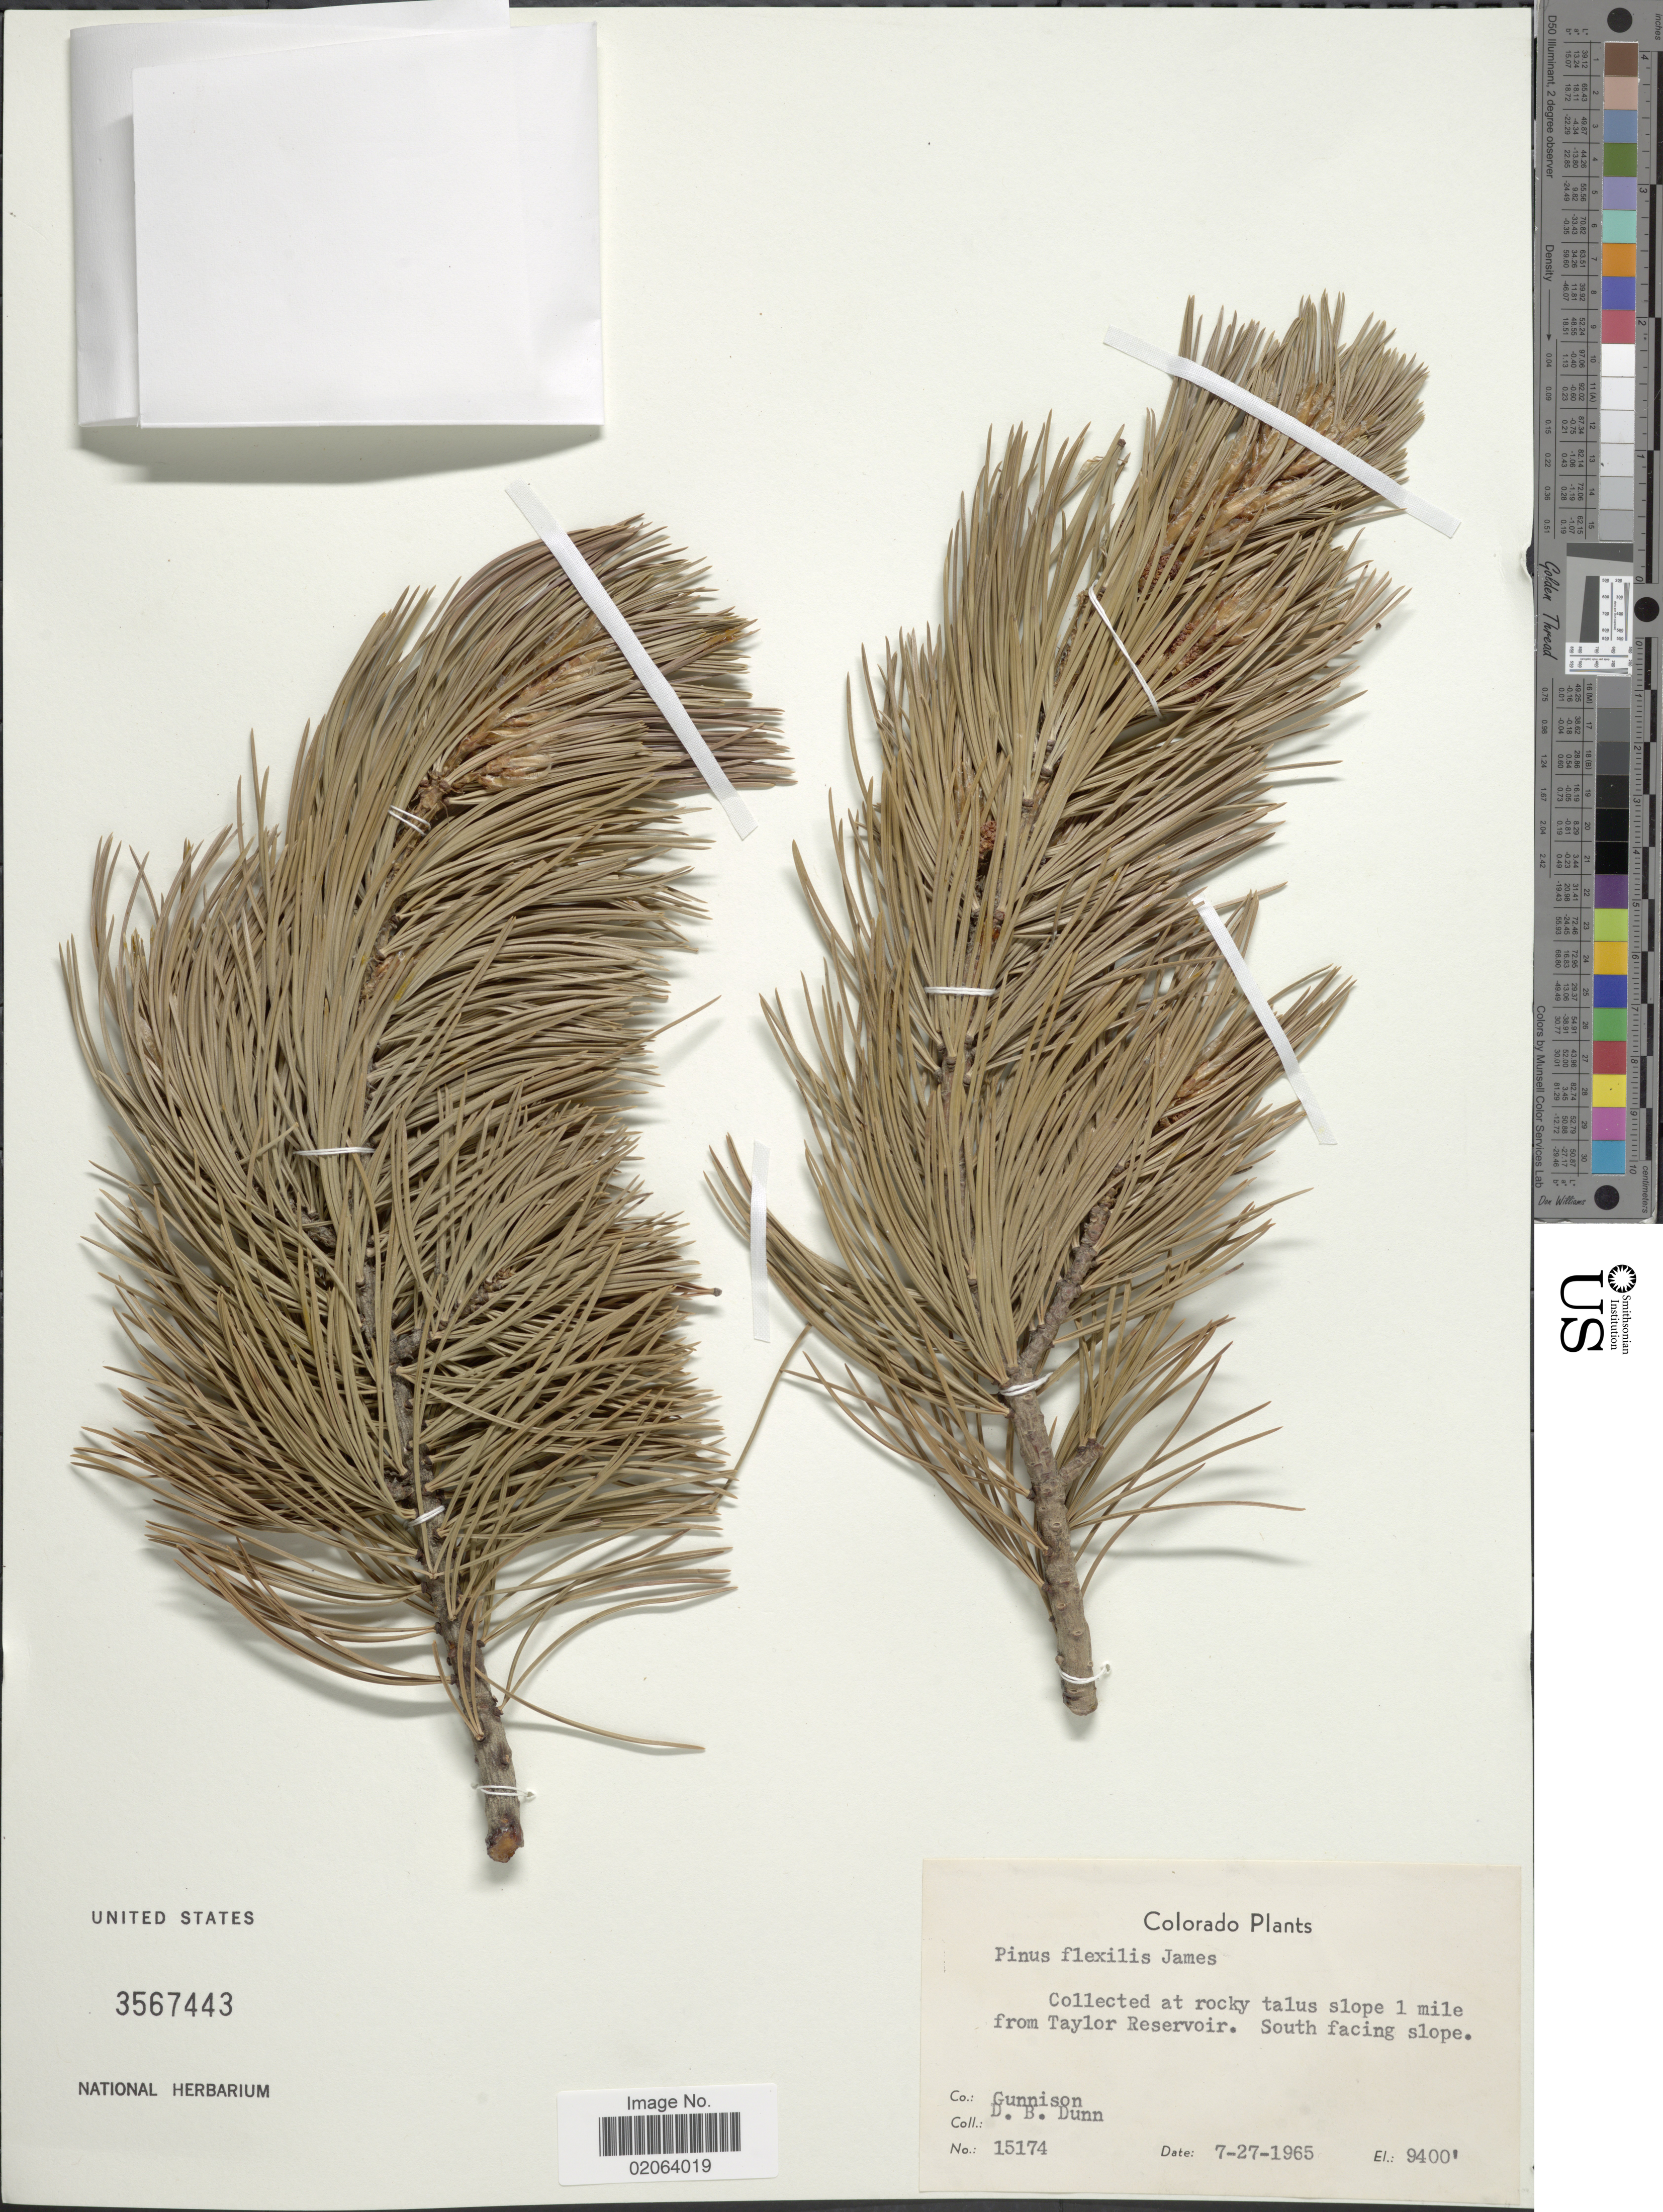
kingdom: Plantae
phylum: Tracheophyta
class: Pinopsida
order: Pinales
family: Pinaceae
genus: Pinus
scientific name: Pinus flexilis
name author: E. James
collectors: D. B. Dunn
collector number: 15174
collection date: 1965-07-27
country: United States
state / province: Colorado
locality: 1 mile from Taylor Reservoir. Co.: Gunnison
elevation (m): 2865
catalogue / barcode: US 3567443